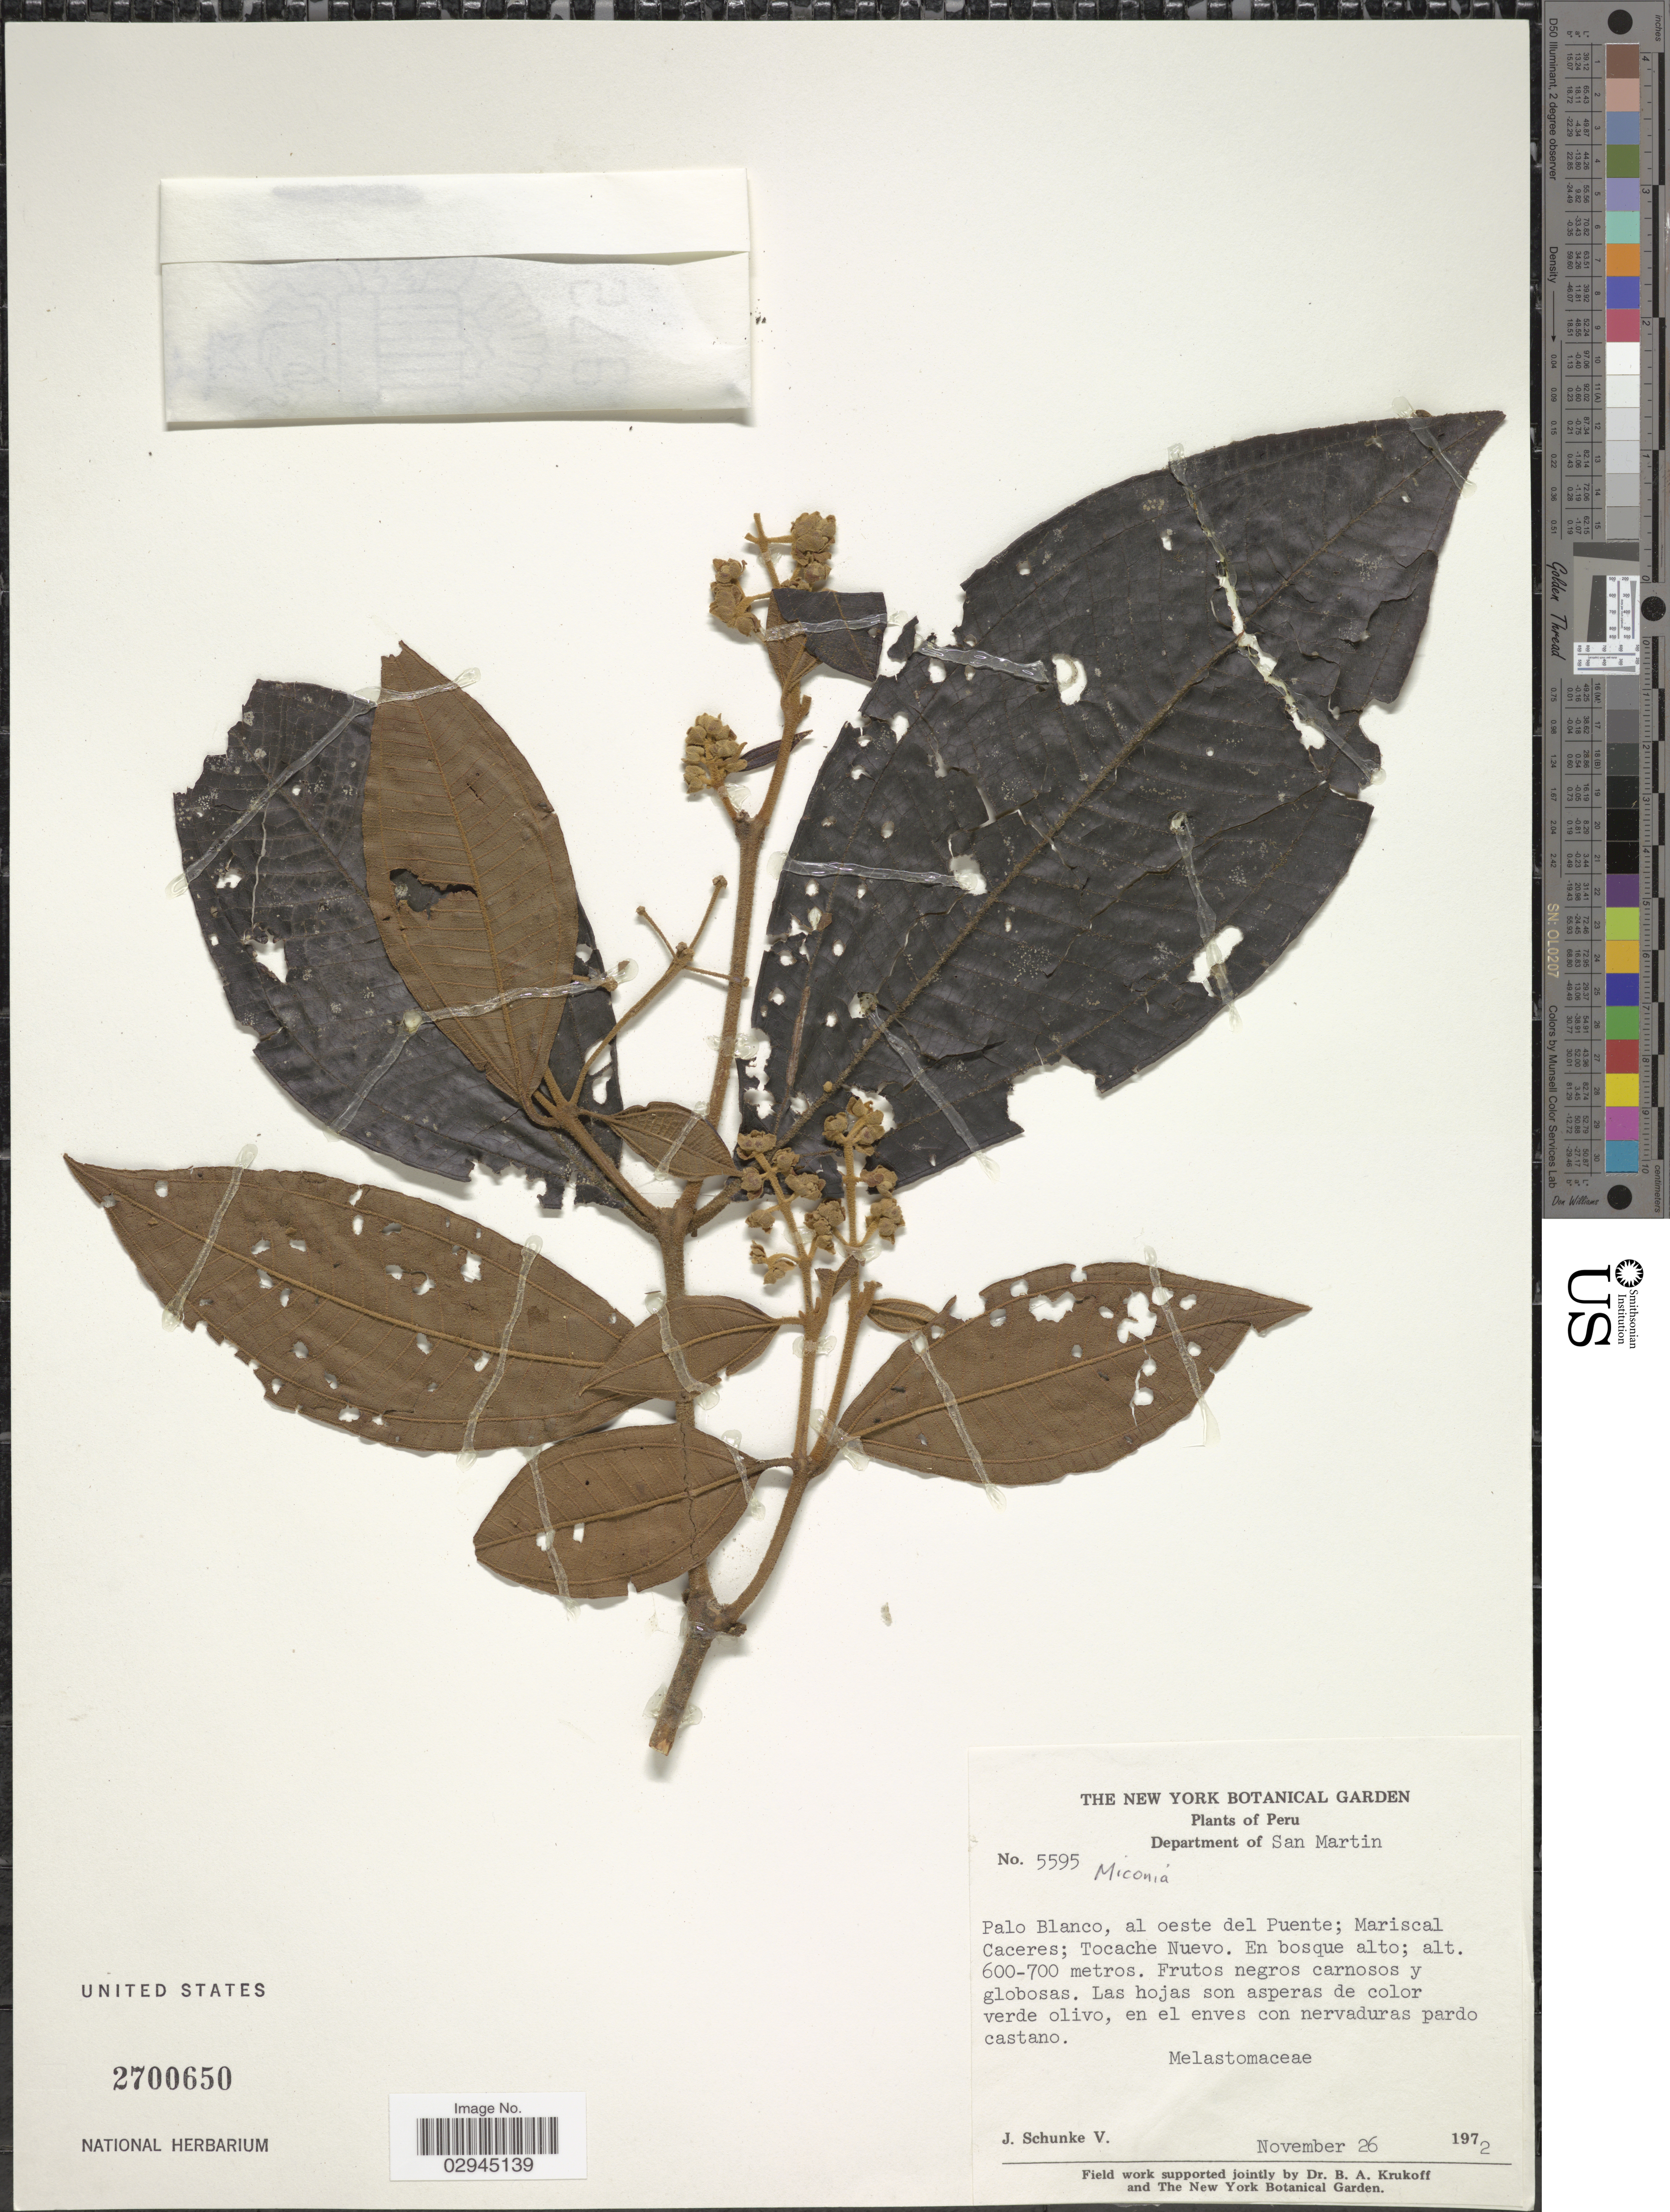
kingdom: Plantae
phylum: Tracheophyta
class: Magnoliopsida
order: Myrtales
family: Melastomataceae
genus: Miconia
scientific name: Miconia sp.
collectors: J. Schunke Vigo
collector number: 5595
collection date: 1972-11-26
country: Peru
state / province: San Martín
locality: Department of San Martin. Palo Blanco, al oeste del Puente; Mariscal Caceres; Tocache Nuevo.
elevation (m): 600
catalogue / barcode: US 2700650